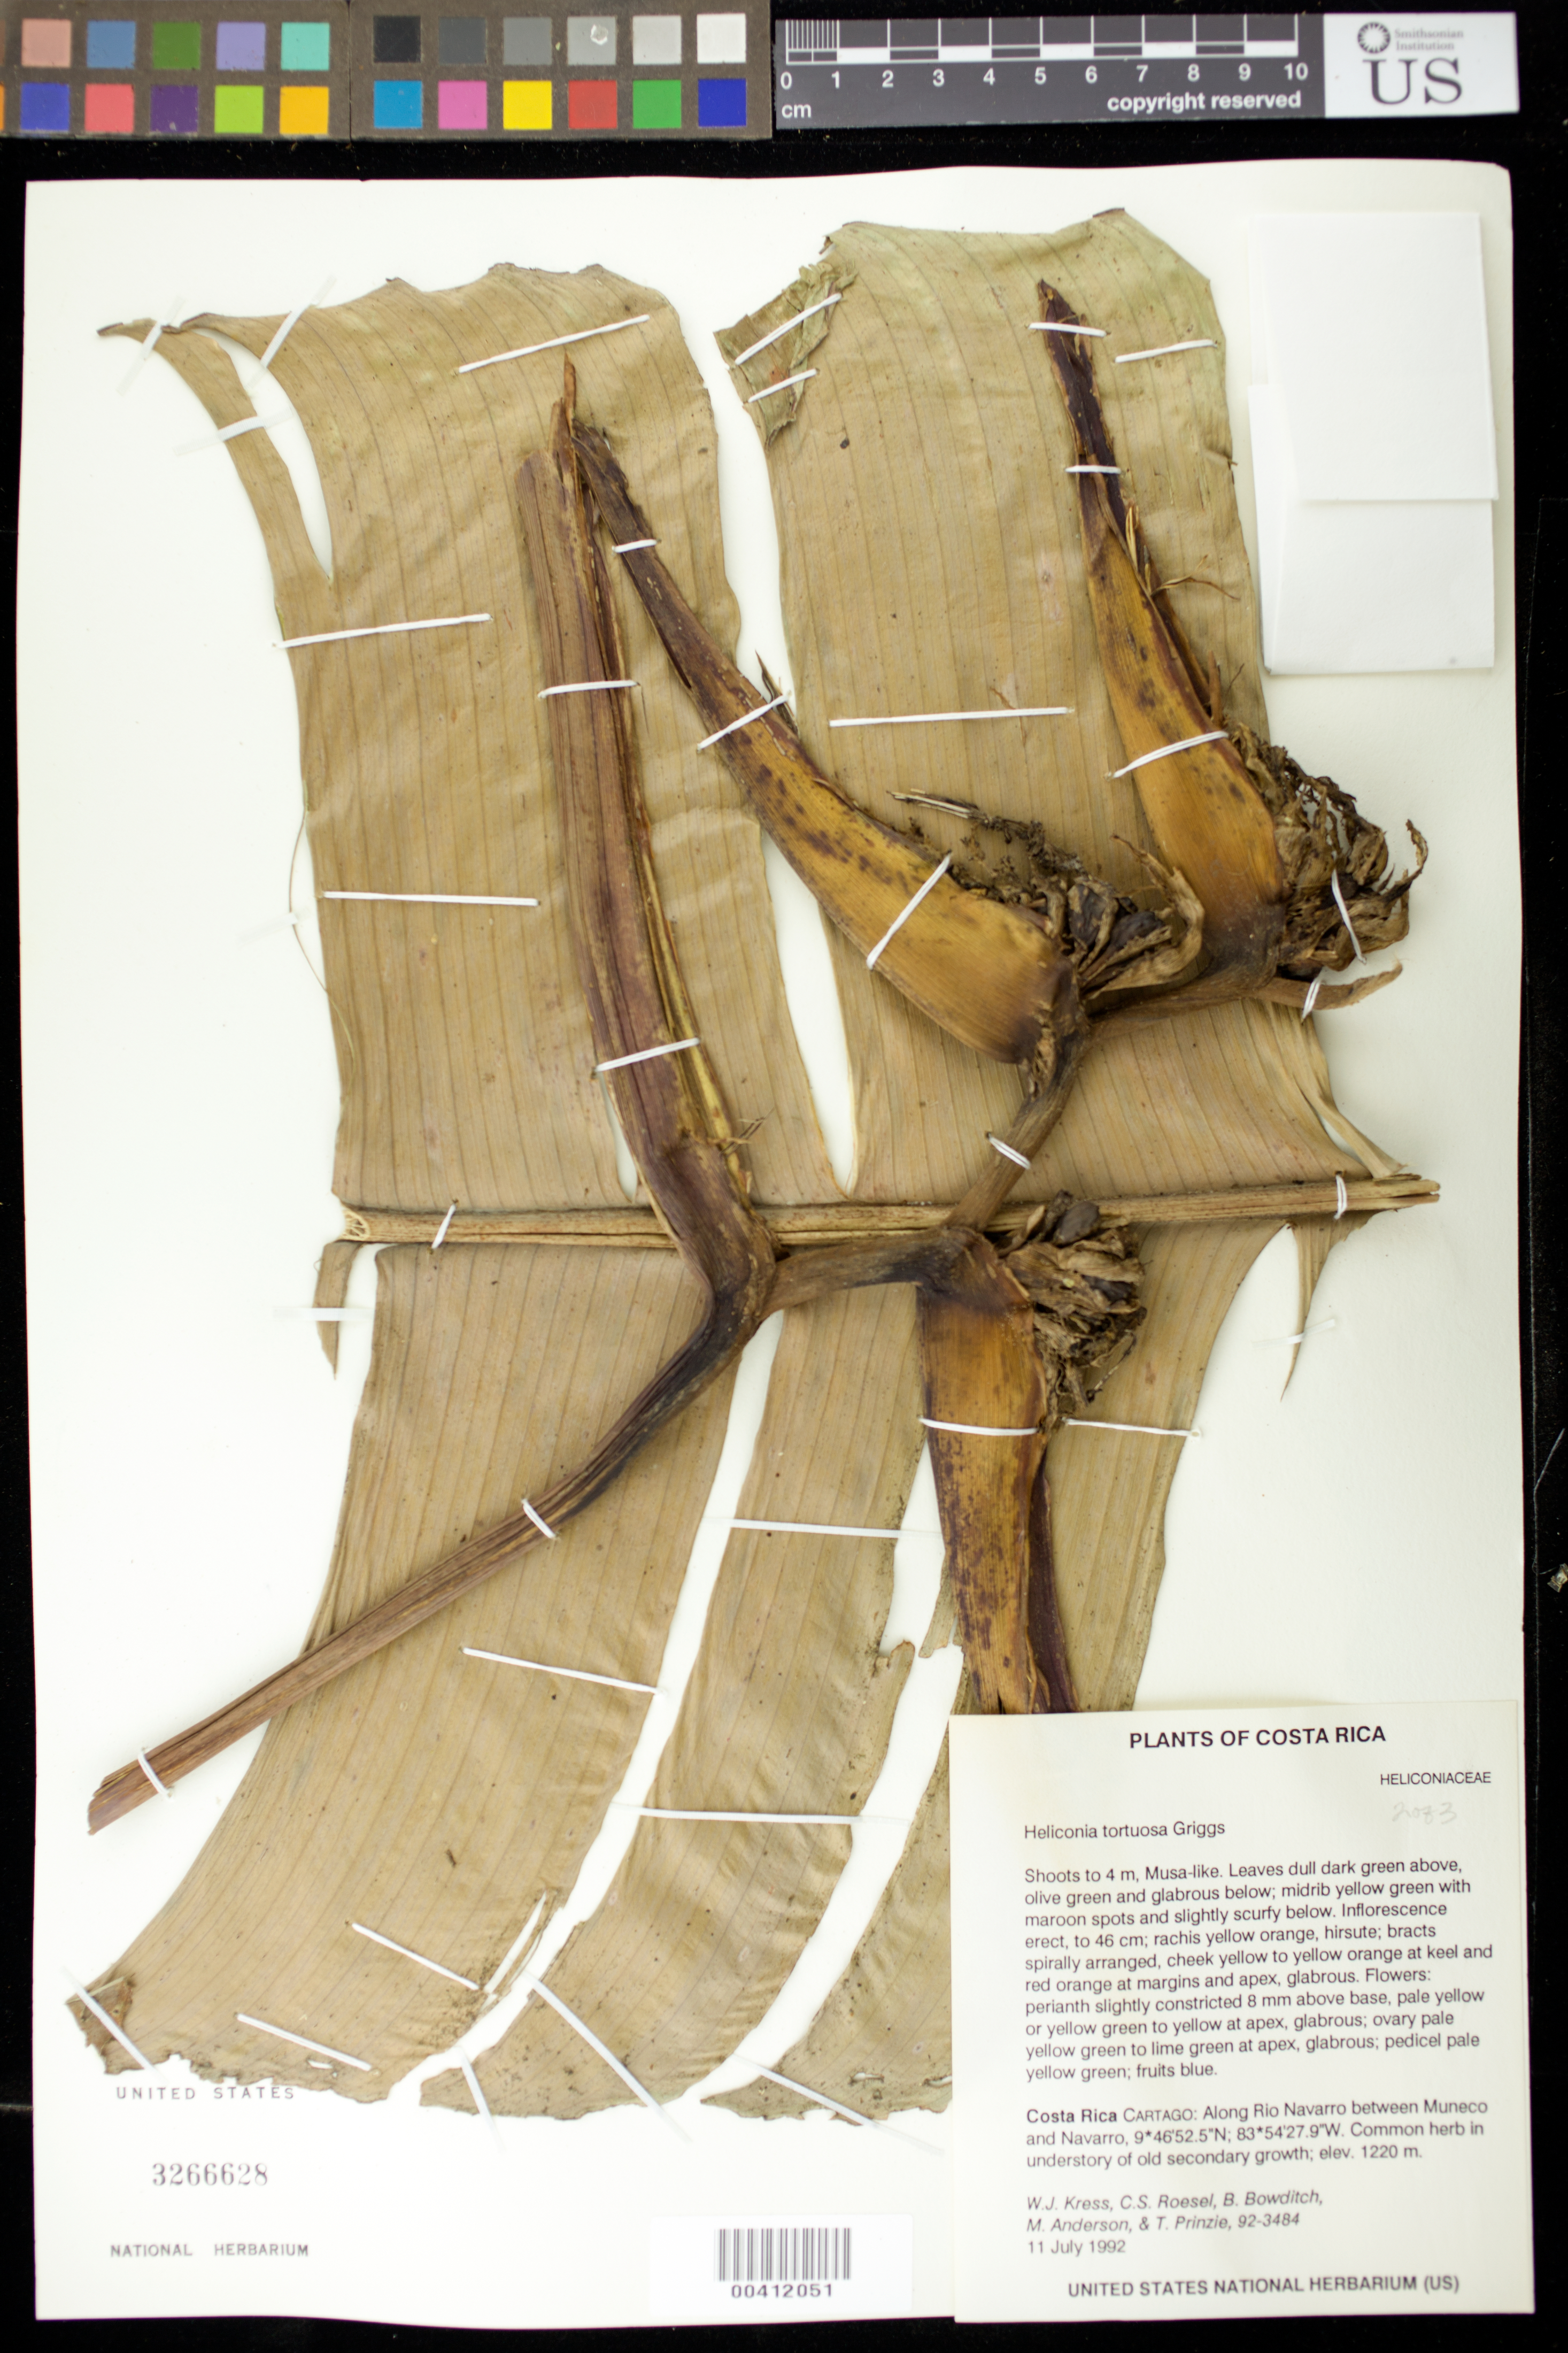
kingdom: Plantae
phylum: Tracheophyta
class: Liliopsida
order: Zingiberales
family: Heliconiaceae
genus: Heliconia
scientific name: Heliconia tortuosa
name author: R.F. Griggs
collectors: W. J. Kress, C. S. Roesel, B. Bowditch, M. Anderson & T. Prinzie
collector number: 92-3484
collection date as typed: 11 Jul 1992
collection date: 1992-07-11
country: Costa Rica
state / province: Cartago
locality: Along Rio Navarro between Muneco and Navarro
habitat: Old secondary growth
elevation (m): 1220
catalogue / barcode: US 3266628